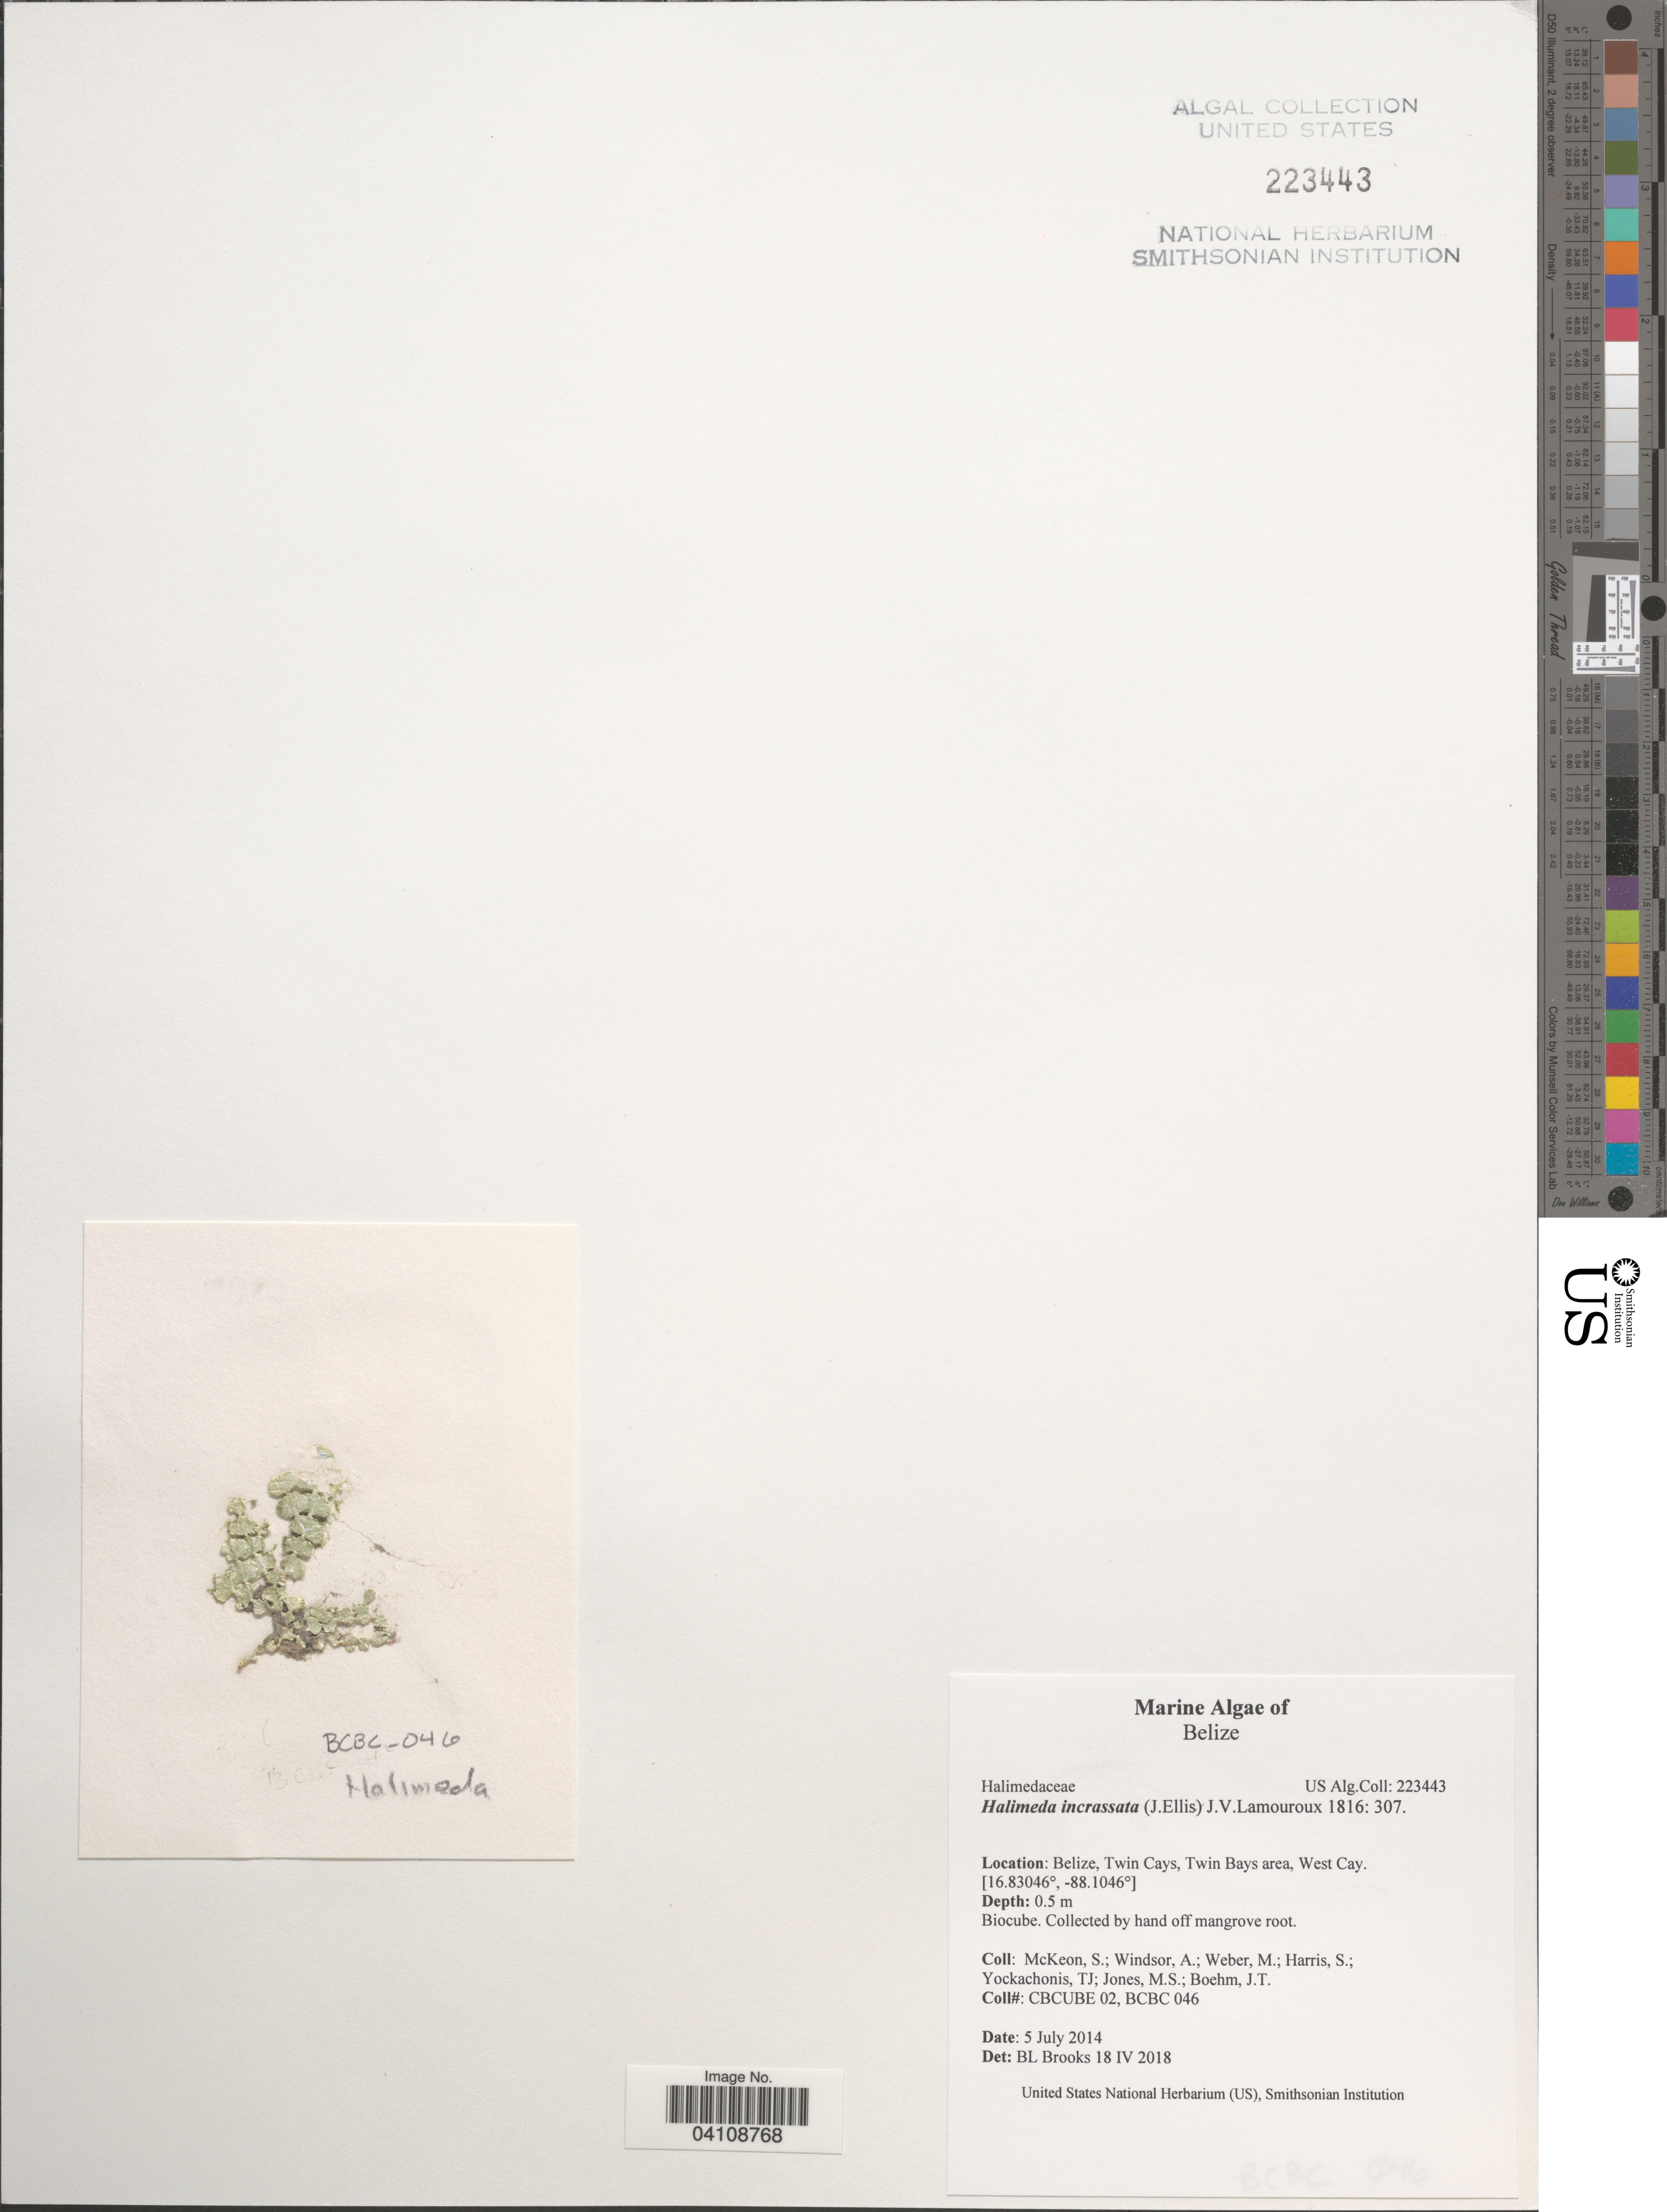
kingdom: Plantae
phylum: Chlorophyta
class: Ulvophyceae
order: Bryopsidales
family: Halimedaceae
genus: Halimeda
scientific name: Halimeda incrassata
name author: (J. Ellis) J.V.Lamouroux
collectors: S. McKeon, A. Windsor, M. Weber, S. Harris & et al.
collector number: CBCUBE02/BCBC046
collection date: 2014-07-05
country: Belize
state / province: Belize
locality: Twin Cays, Twin Bays area, West Cay.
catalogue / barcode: US 223443